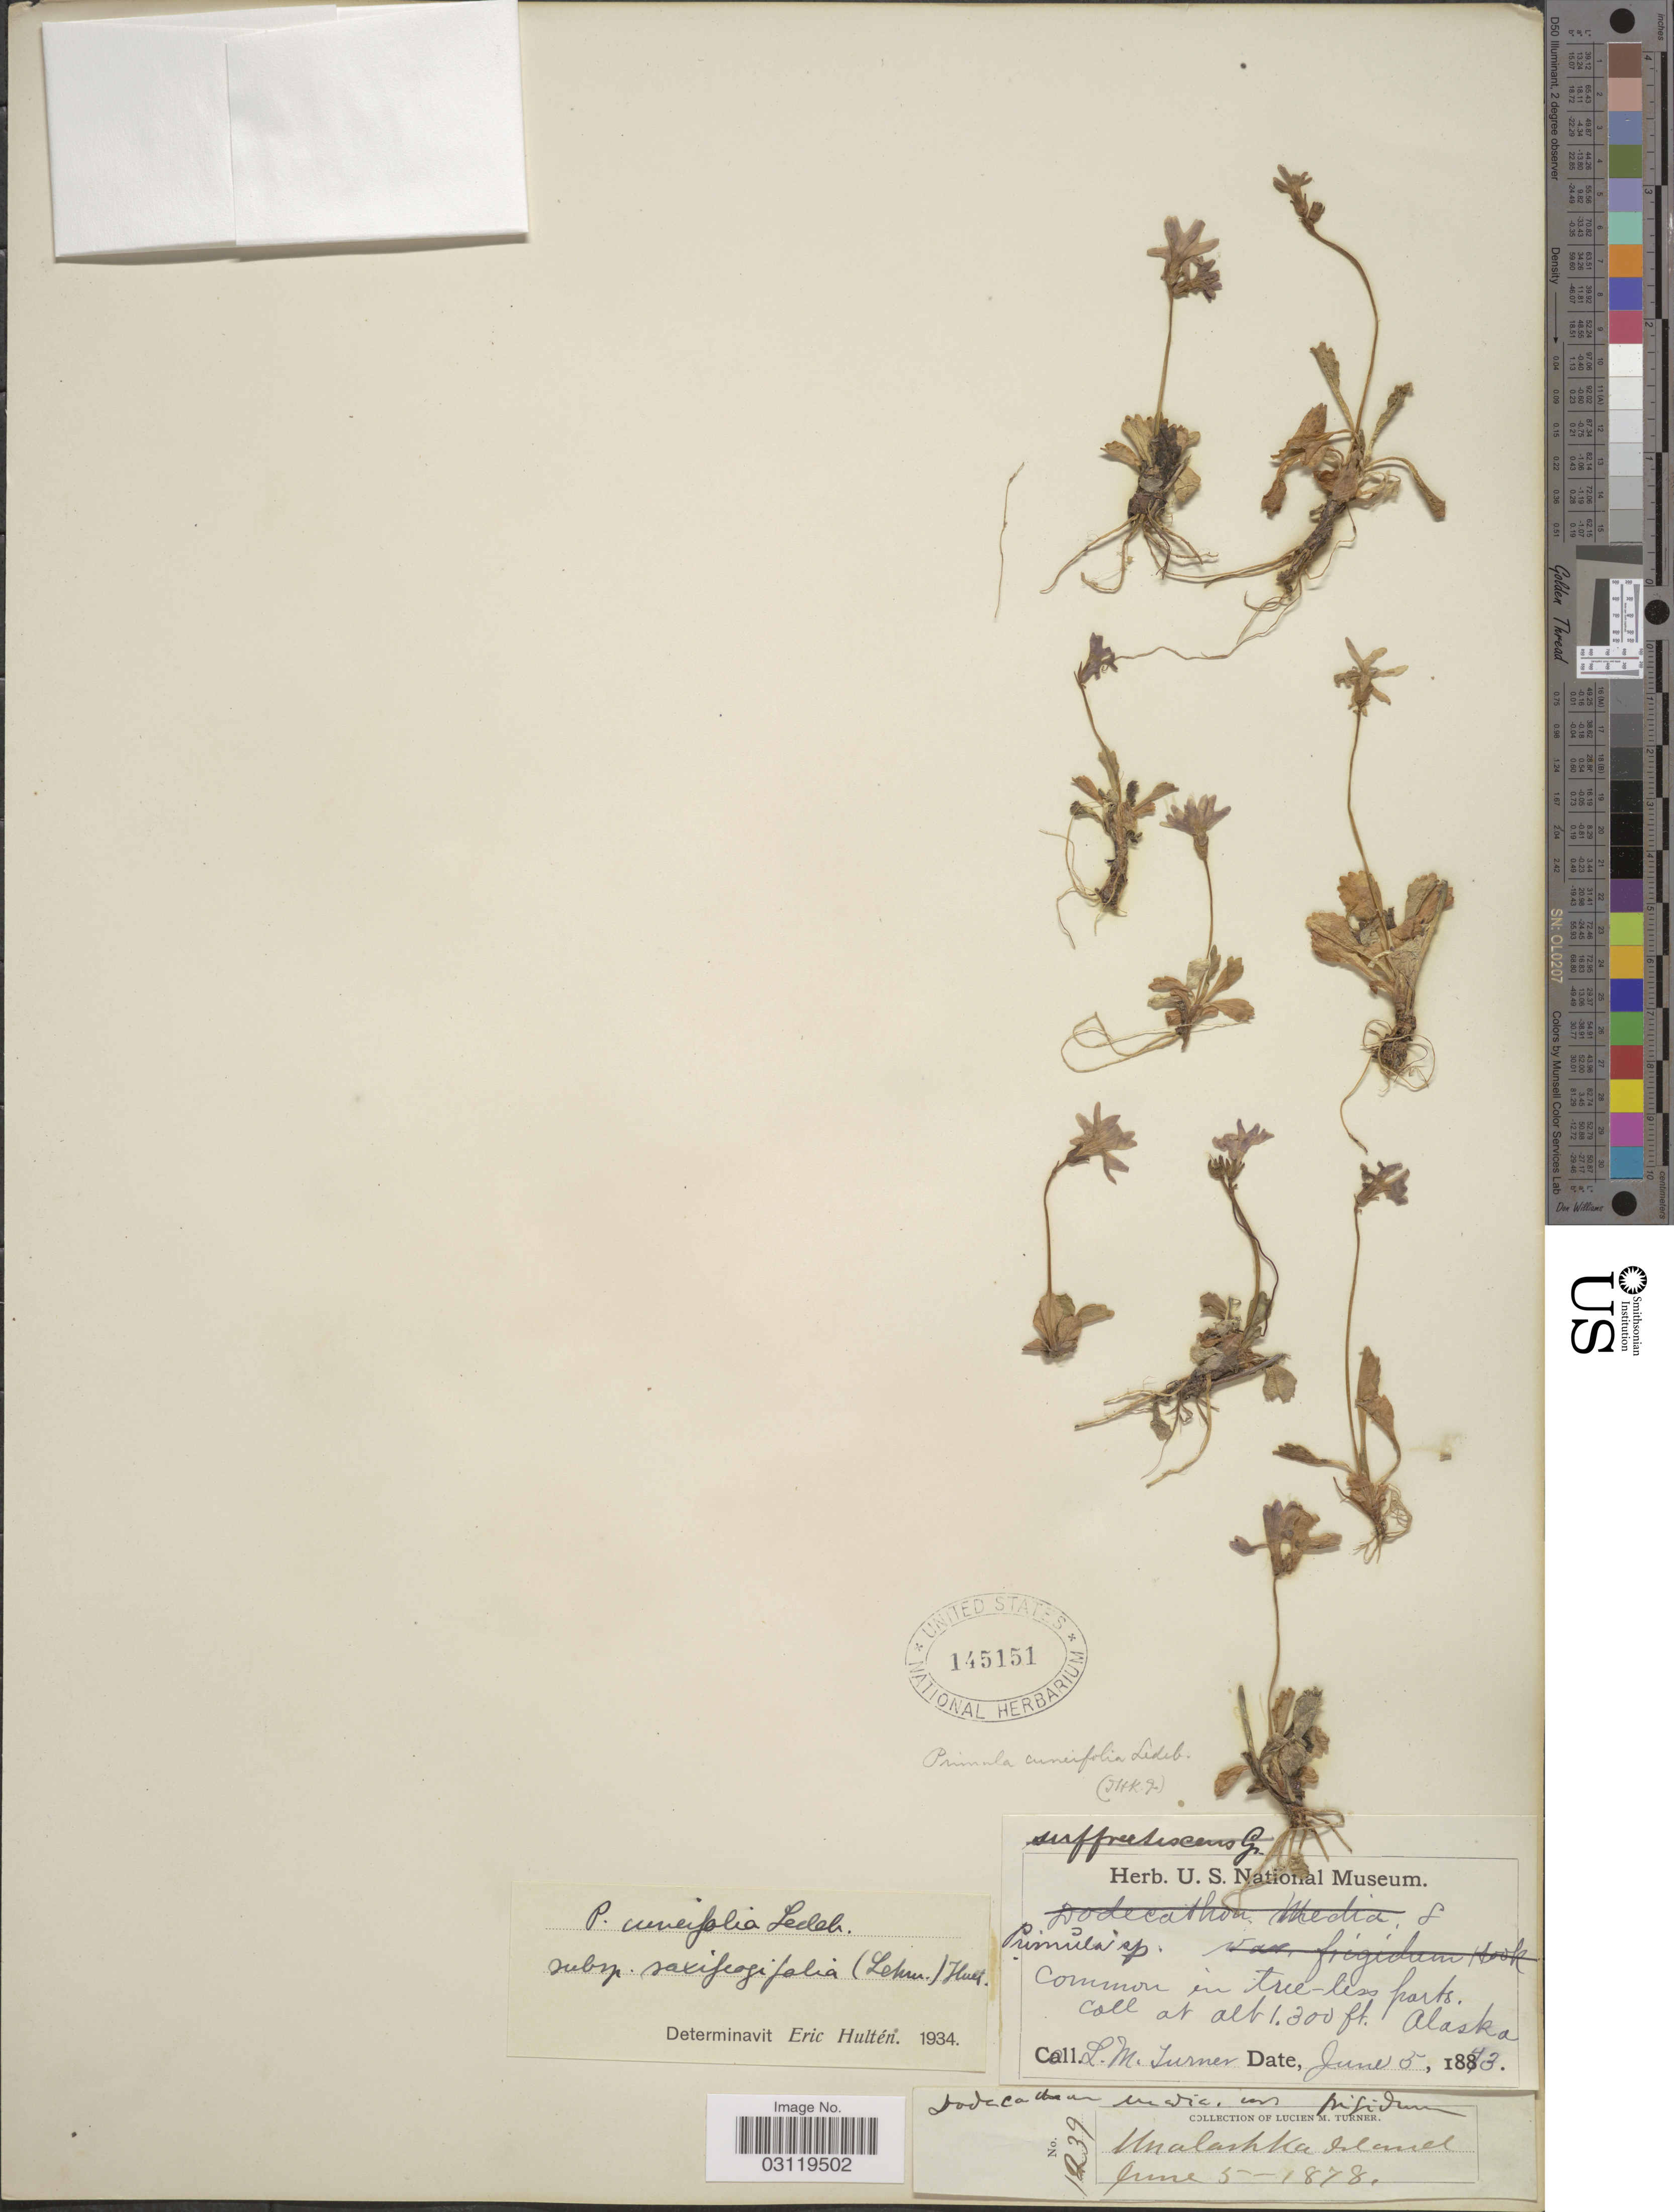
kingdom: Plantae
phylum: Tracheophyta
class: Magnoliopsida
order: Ericales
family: Primulaceae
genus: Primula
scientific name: Primula cuneifolia subsp. saxifragifolia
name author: (Lehm.) W.W. Sm. & Forrest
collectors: L. M. Turner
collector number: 1239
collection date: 1878-06-05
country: United States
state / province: Alaska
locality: Unalaska Island.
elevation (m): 396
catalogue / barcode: US 145151